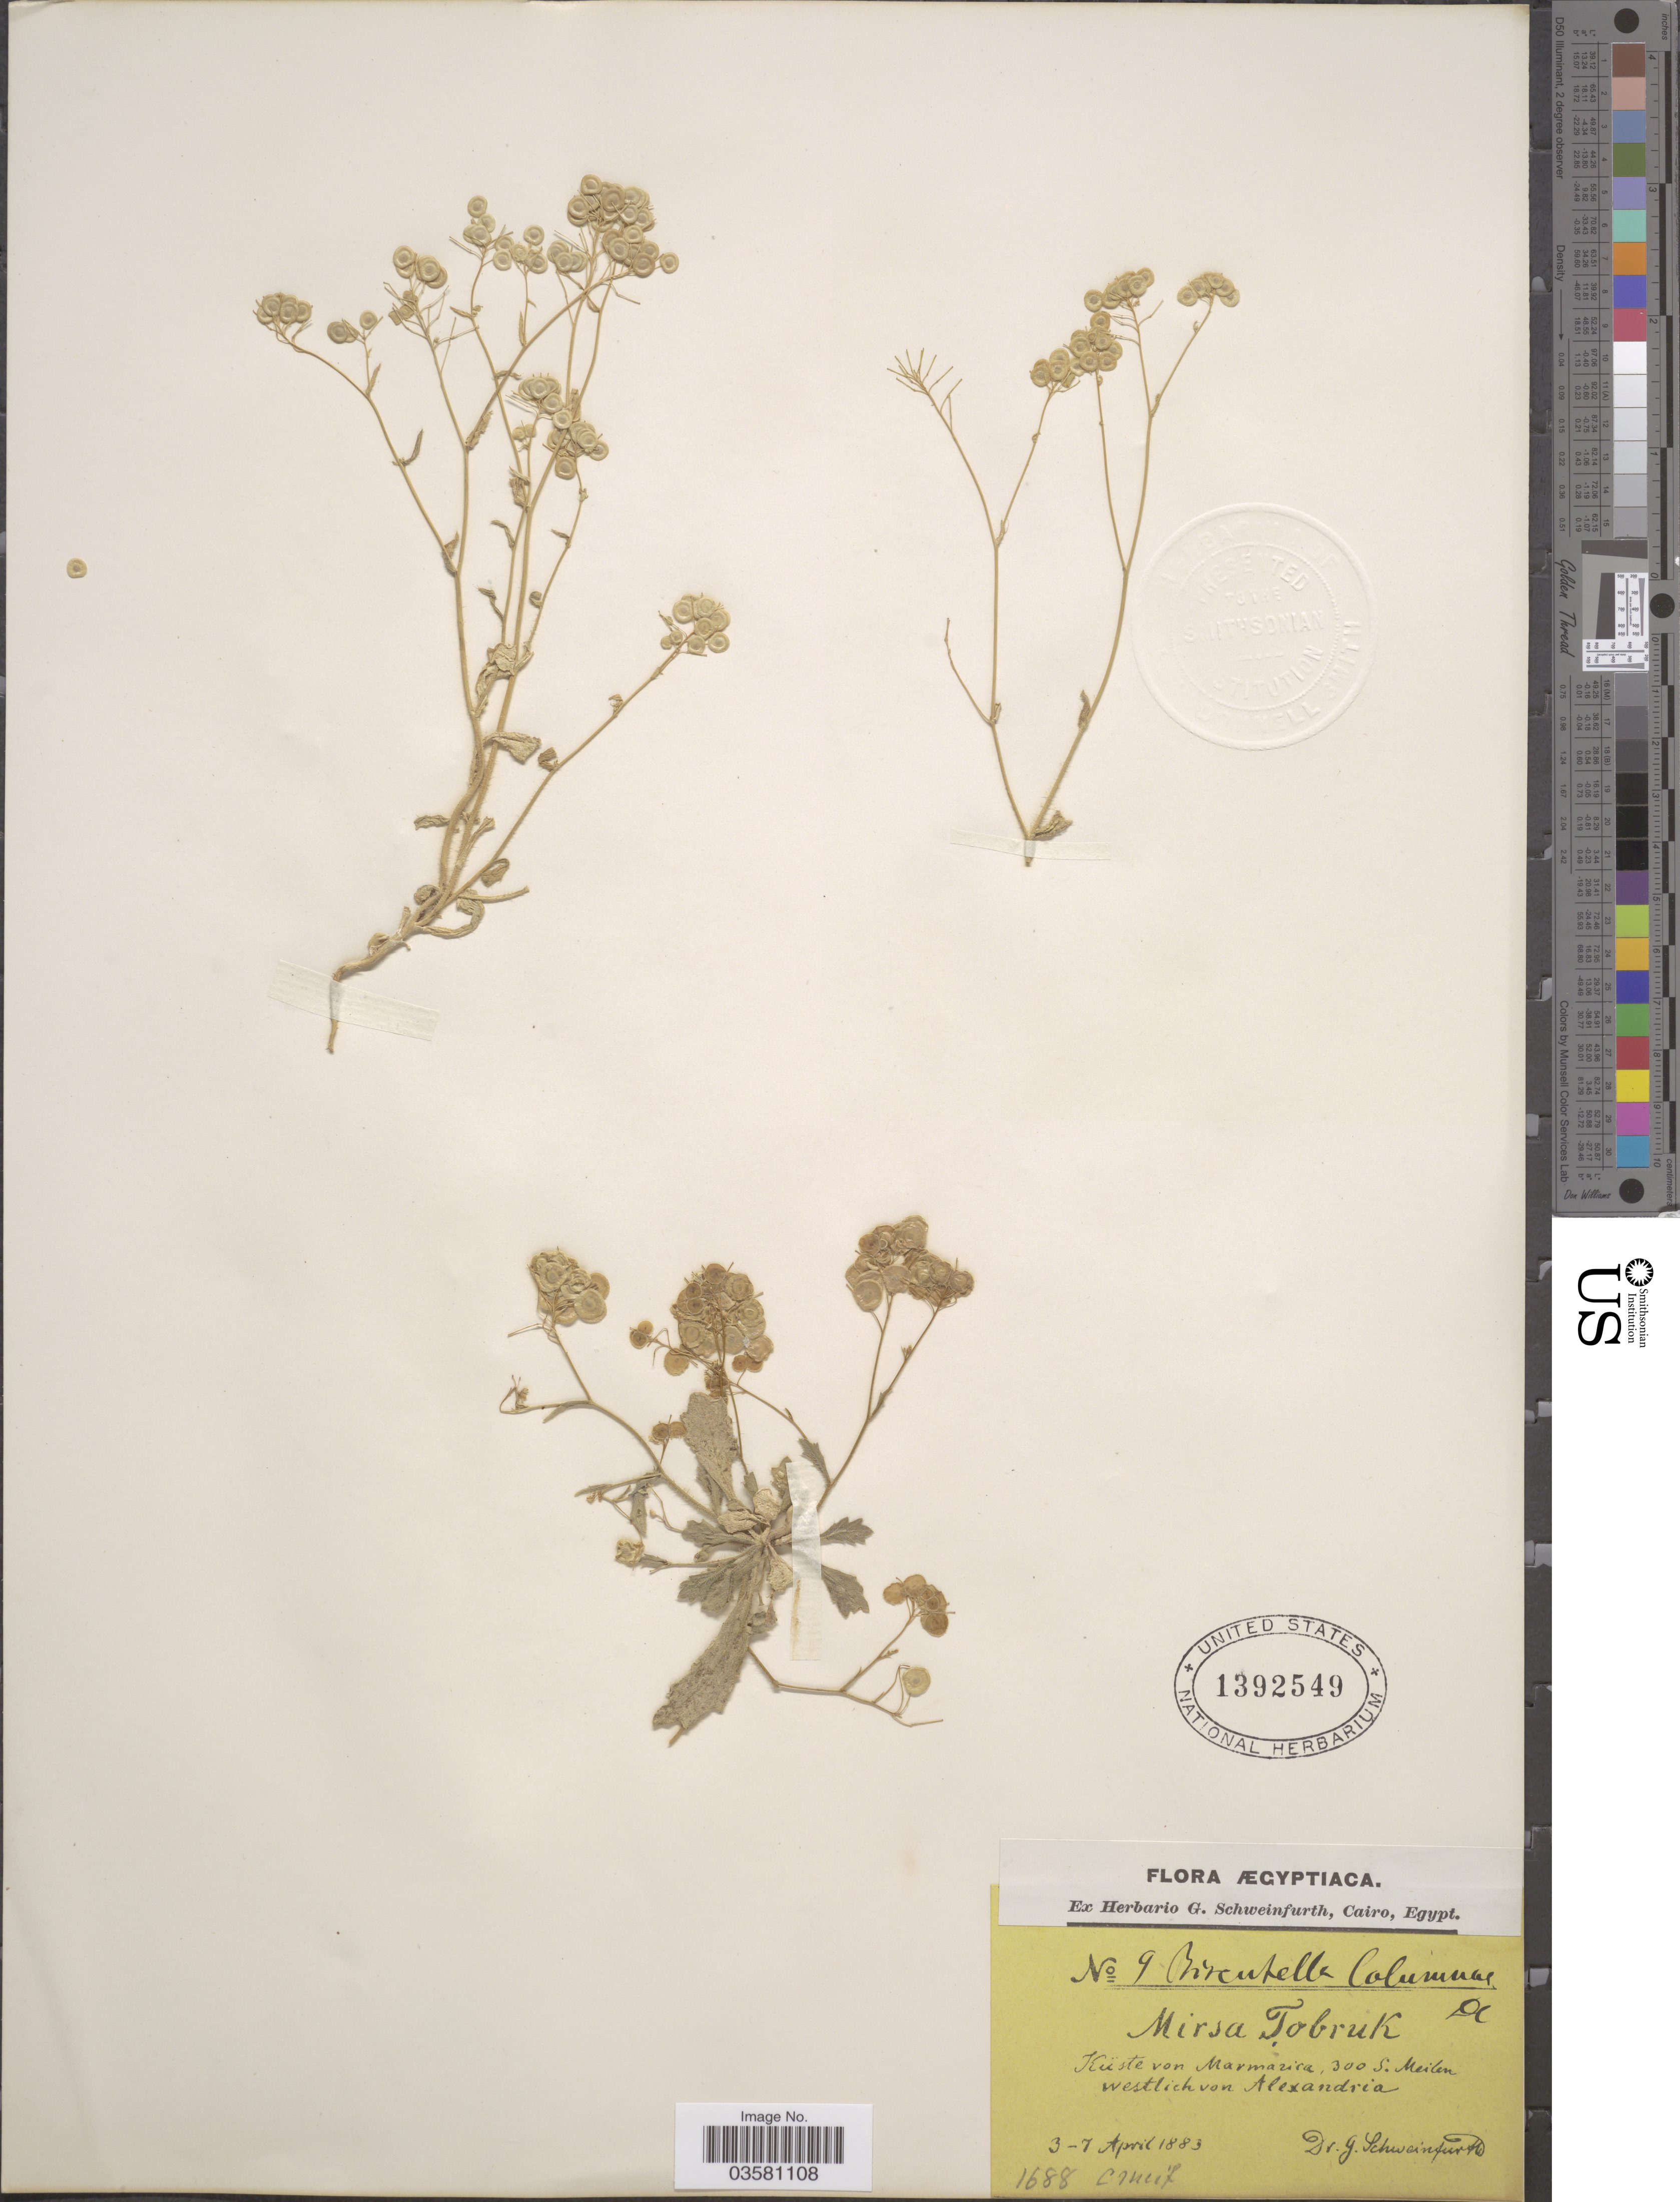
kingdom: Plantae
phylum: Tracheophyta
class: Magnoliopsida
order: Brassicales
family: Brassicaceae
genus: Biscutella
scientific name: Biscutella columnae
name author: Ten.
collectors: G. A. Schweinfurth (herbarium)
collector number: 9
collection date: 1883-04-03/1883-04-07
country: Egypt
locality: Küste von Marmarica, 300 S. Meilen westlichen von Alexandria.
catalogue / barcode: US 1392549